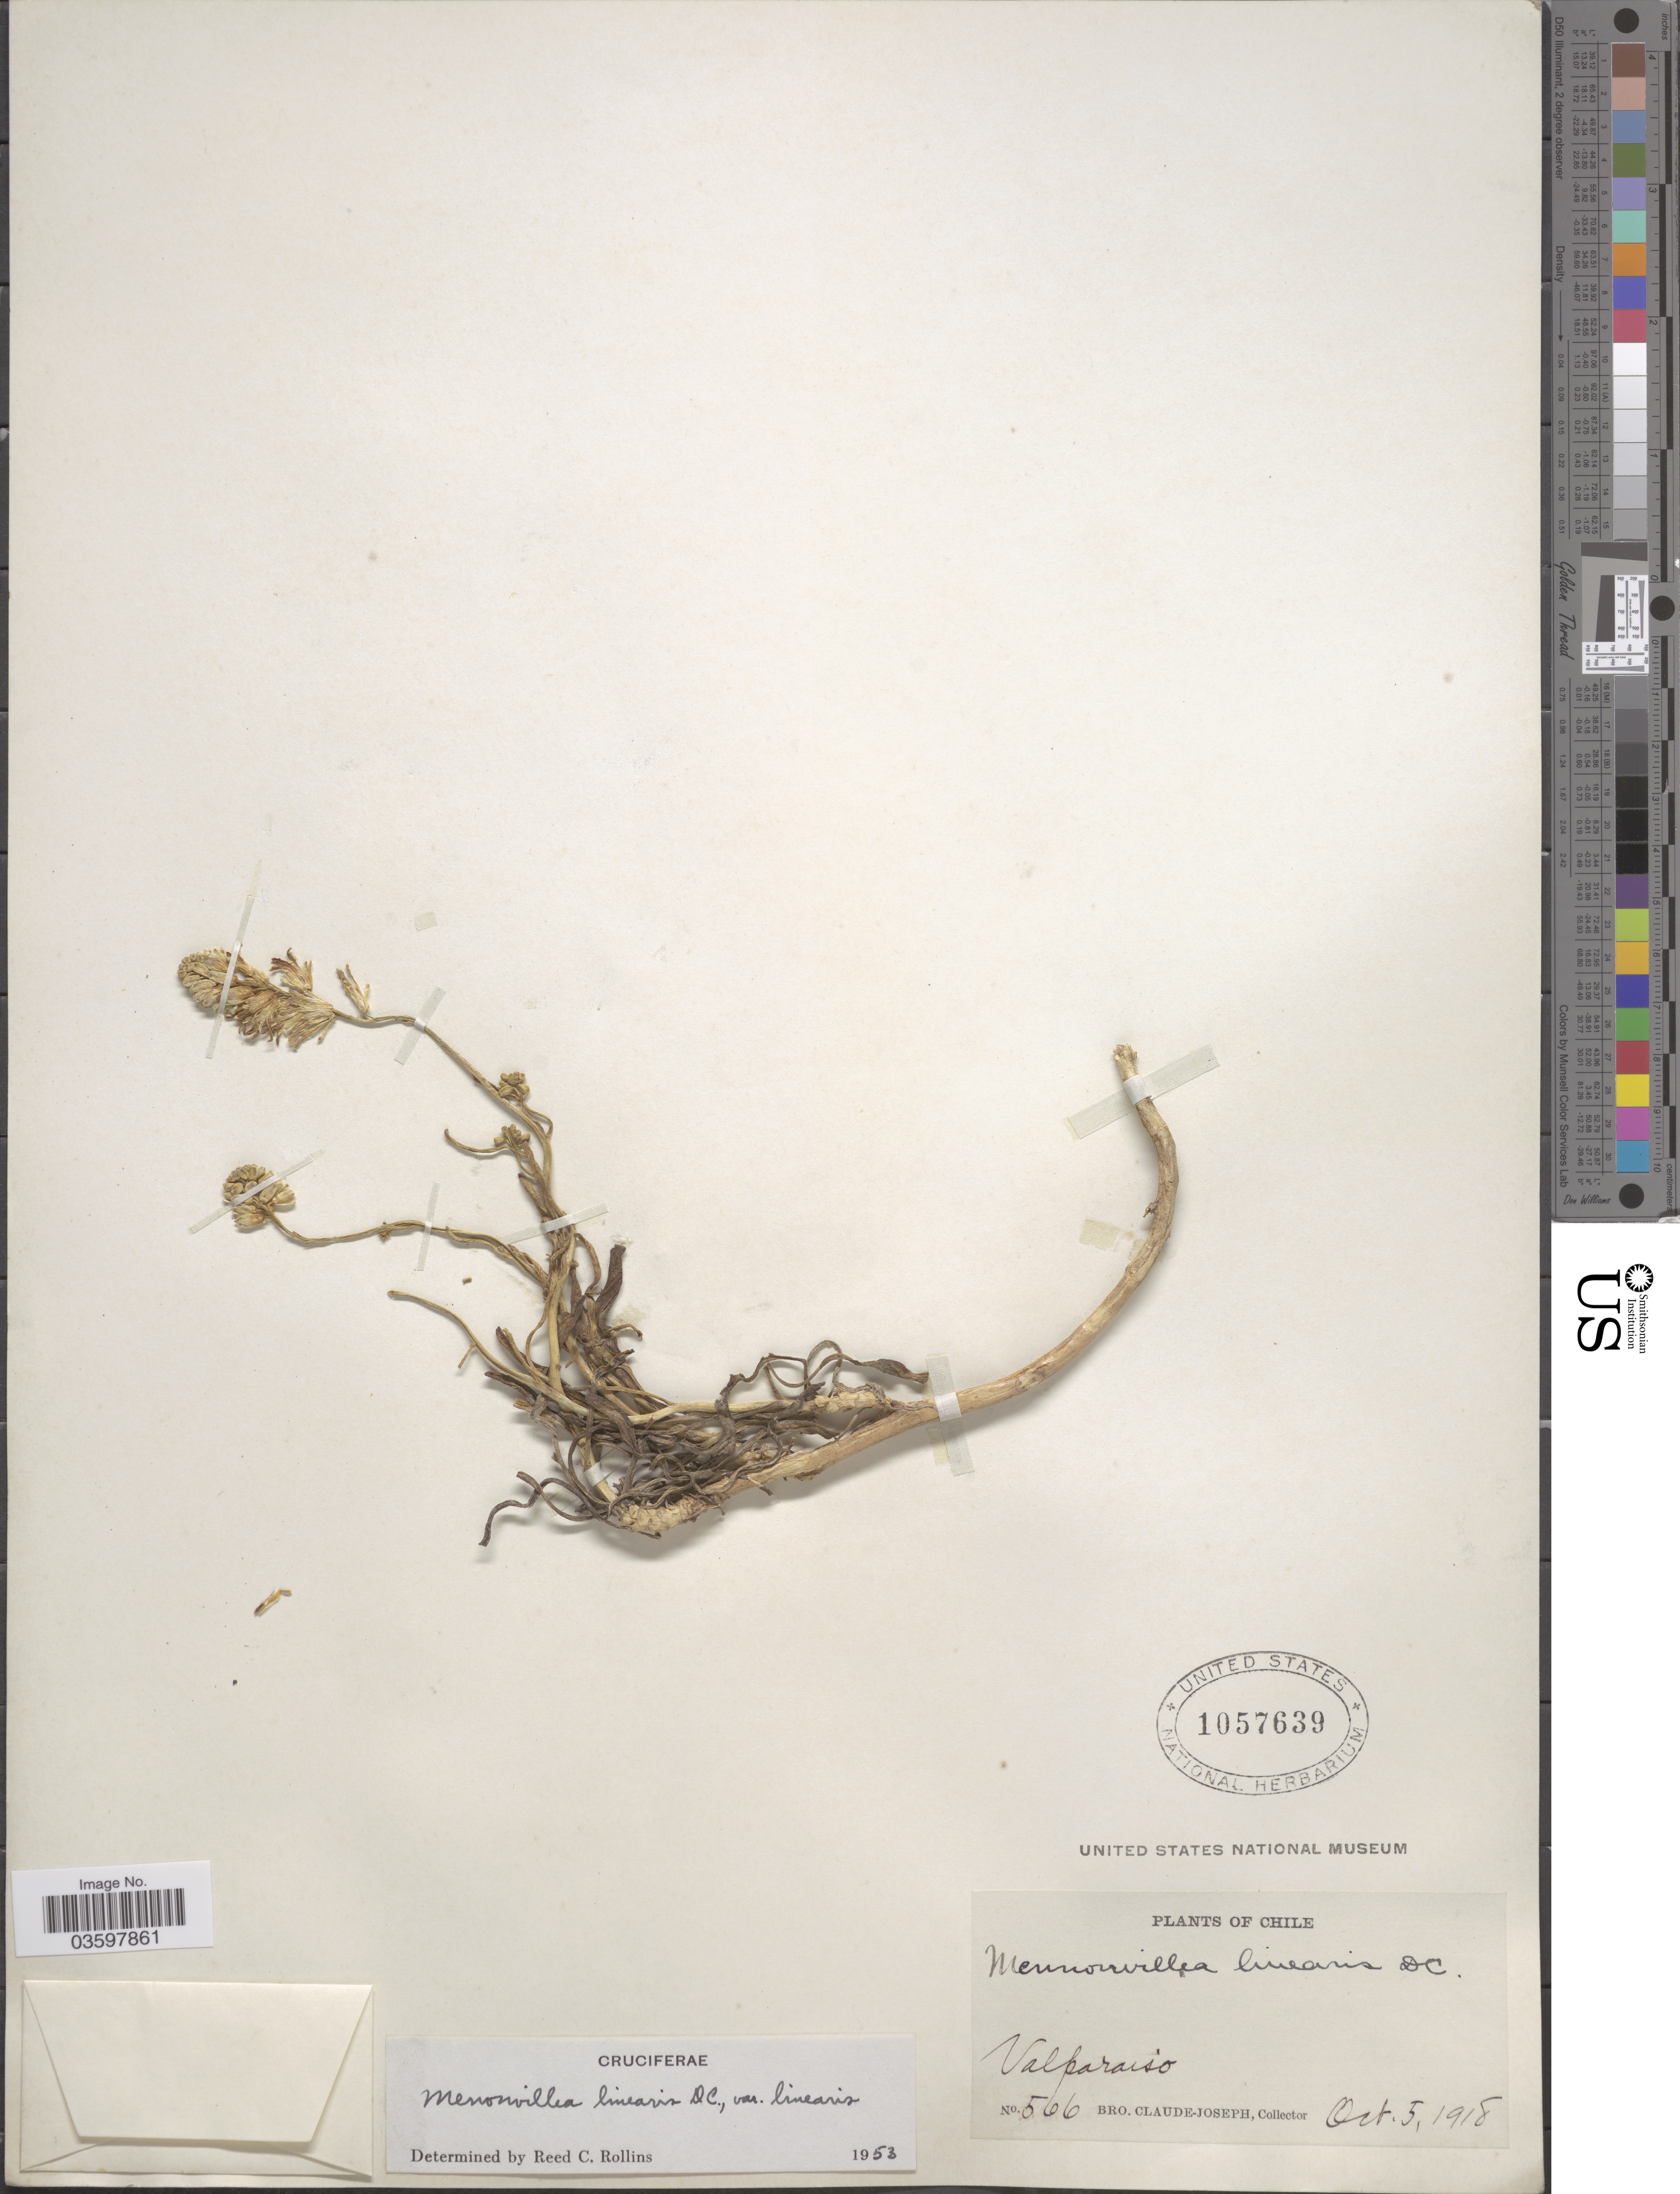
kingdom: Plantae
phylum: Tracheophyta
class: Magnoliopsida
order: Brassicales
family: Brassicaceae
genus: Menonvillea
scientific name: Menonvillea linearis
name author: DC.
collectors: Bro. Claude-Joseph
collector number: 566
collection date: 1918-10-05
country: Chile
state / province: Valparaíso (V)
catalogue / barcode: US 1057639